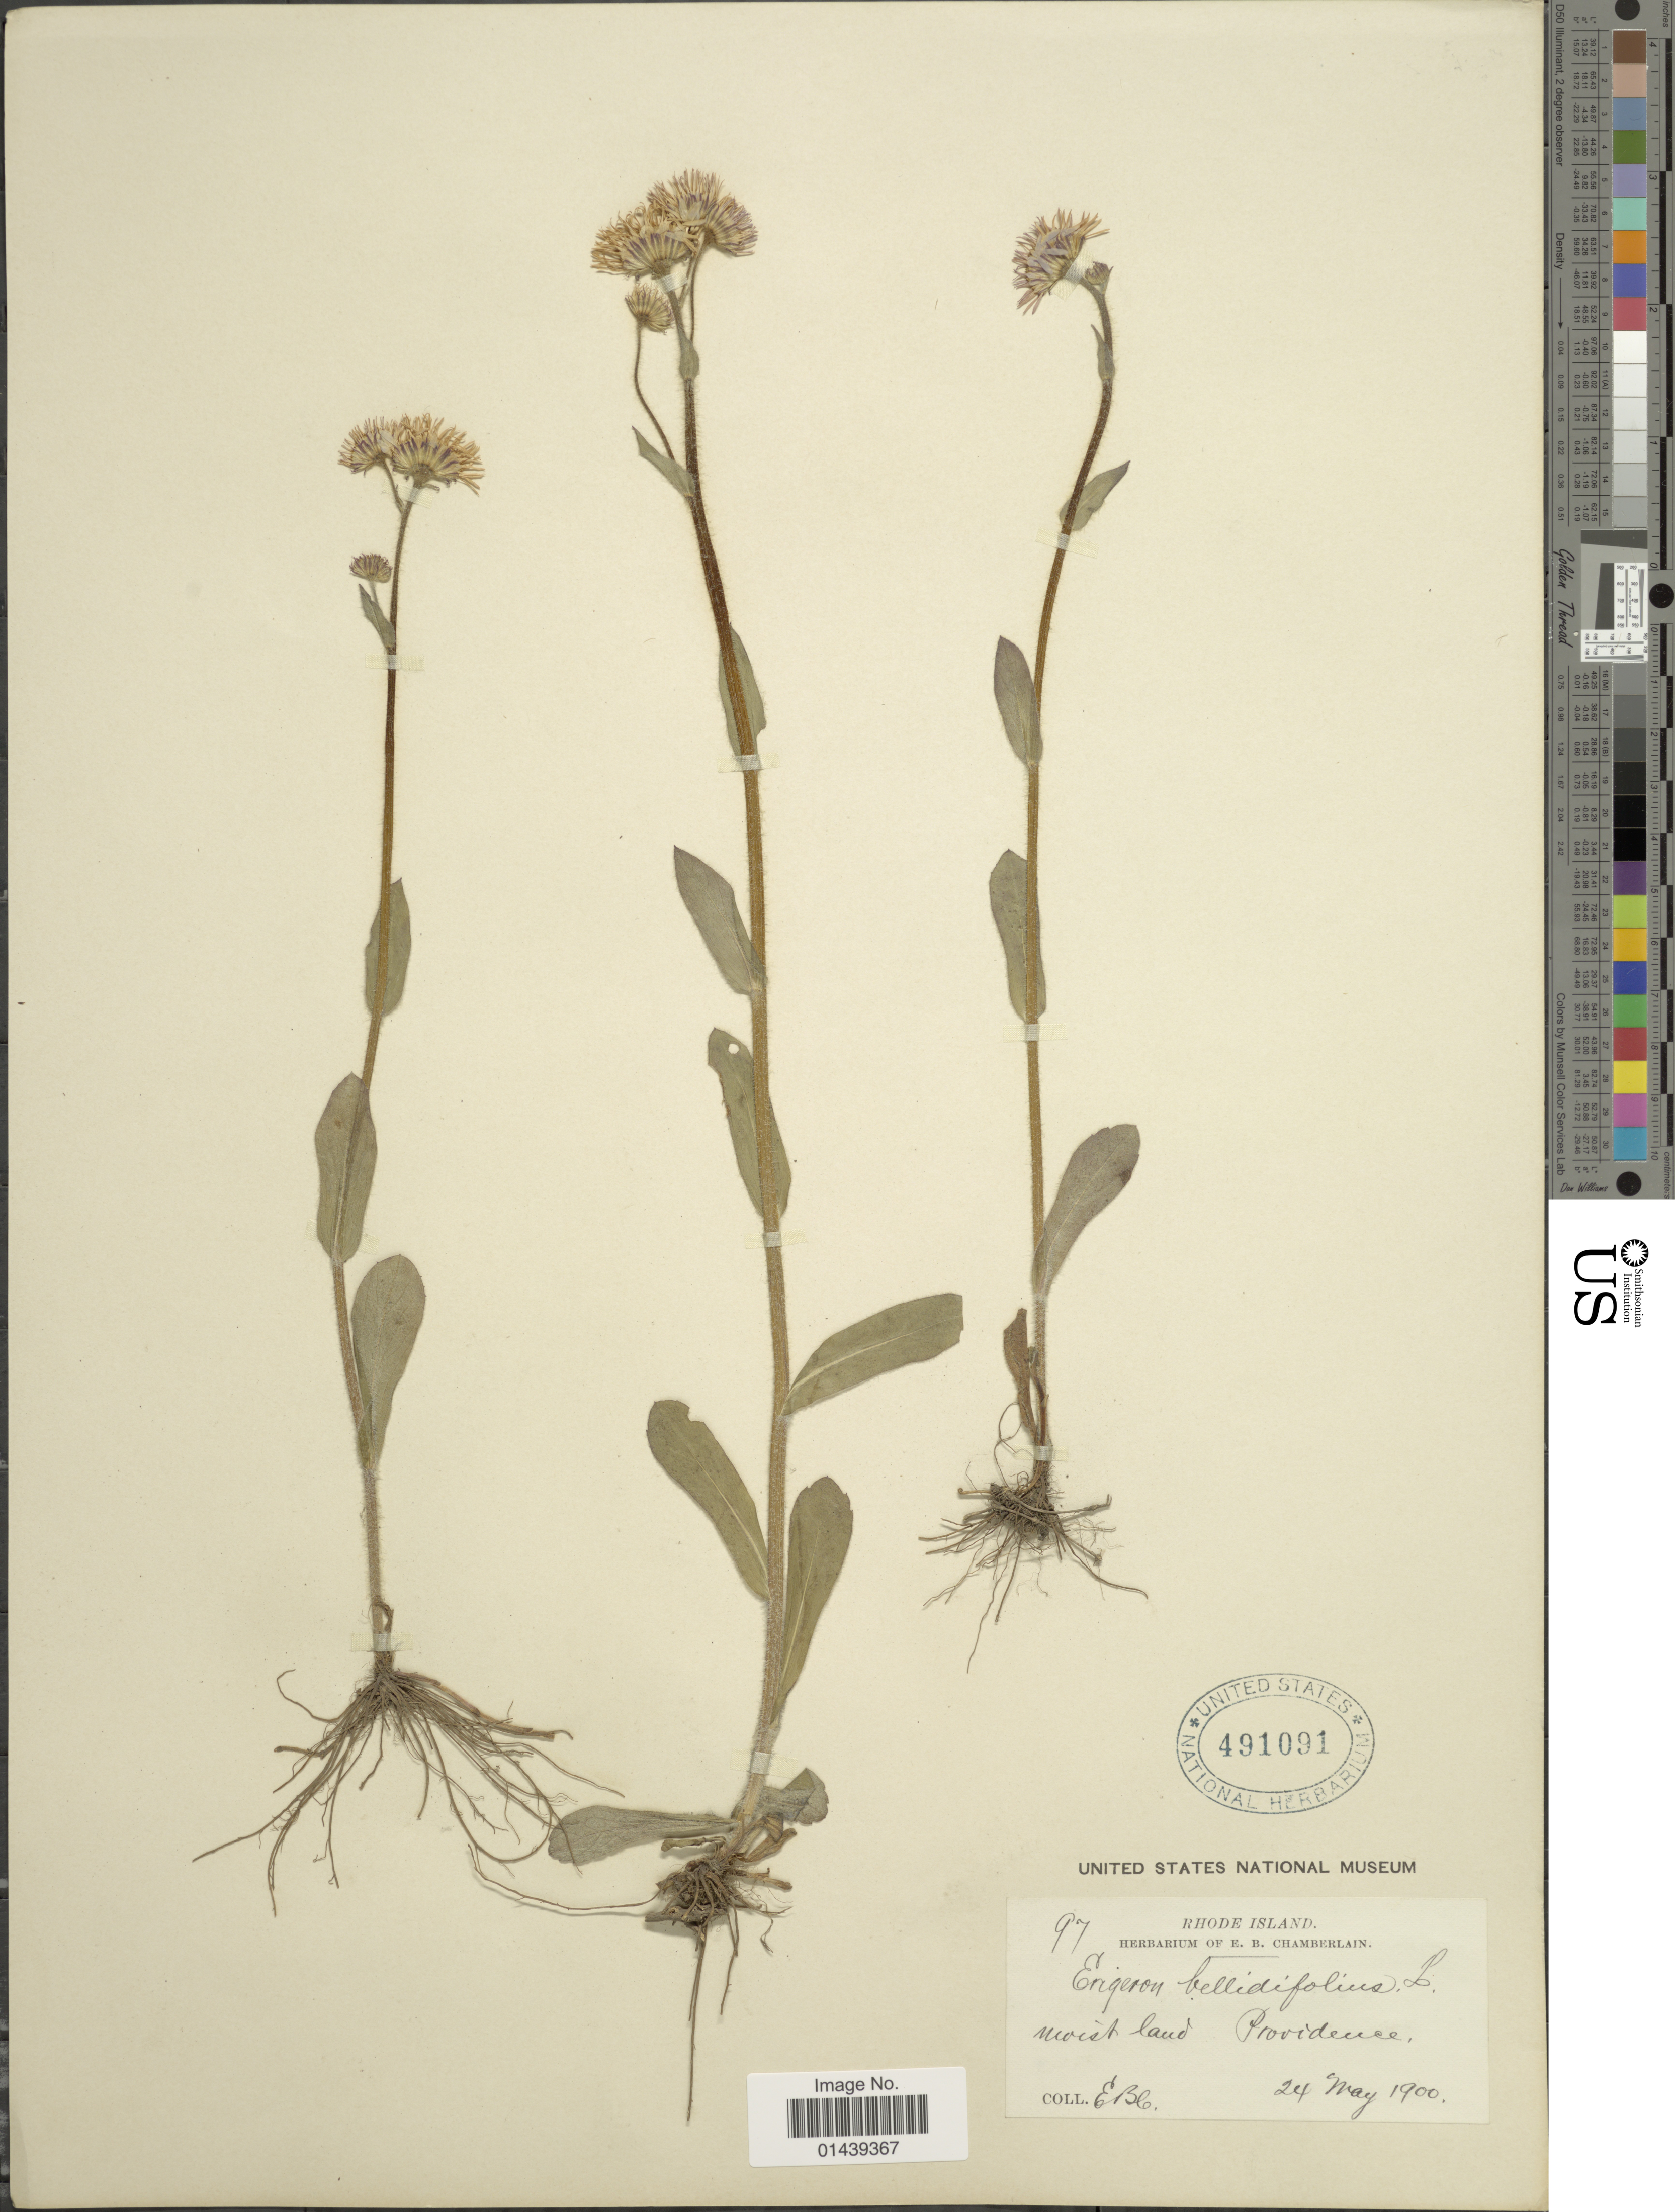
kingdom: Plantae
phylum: Tracheophyta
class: Magnoliopsida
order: Asterales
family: Asteraceae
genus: Erigeron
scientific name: Erigeron pulchellus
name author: Michx.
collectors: E. Chamberlain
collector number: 97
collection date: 1900-05-24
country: United States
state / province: Rhode Island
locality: Providence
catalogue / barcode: US 491091